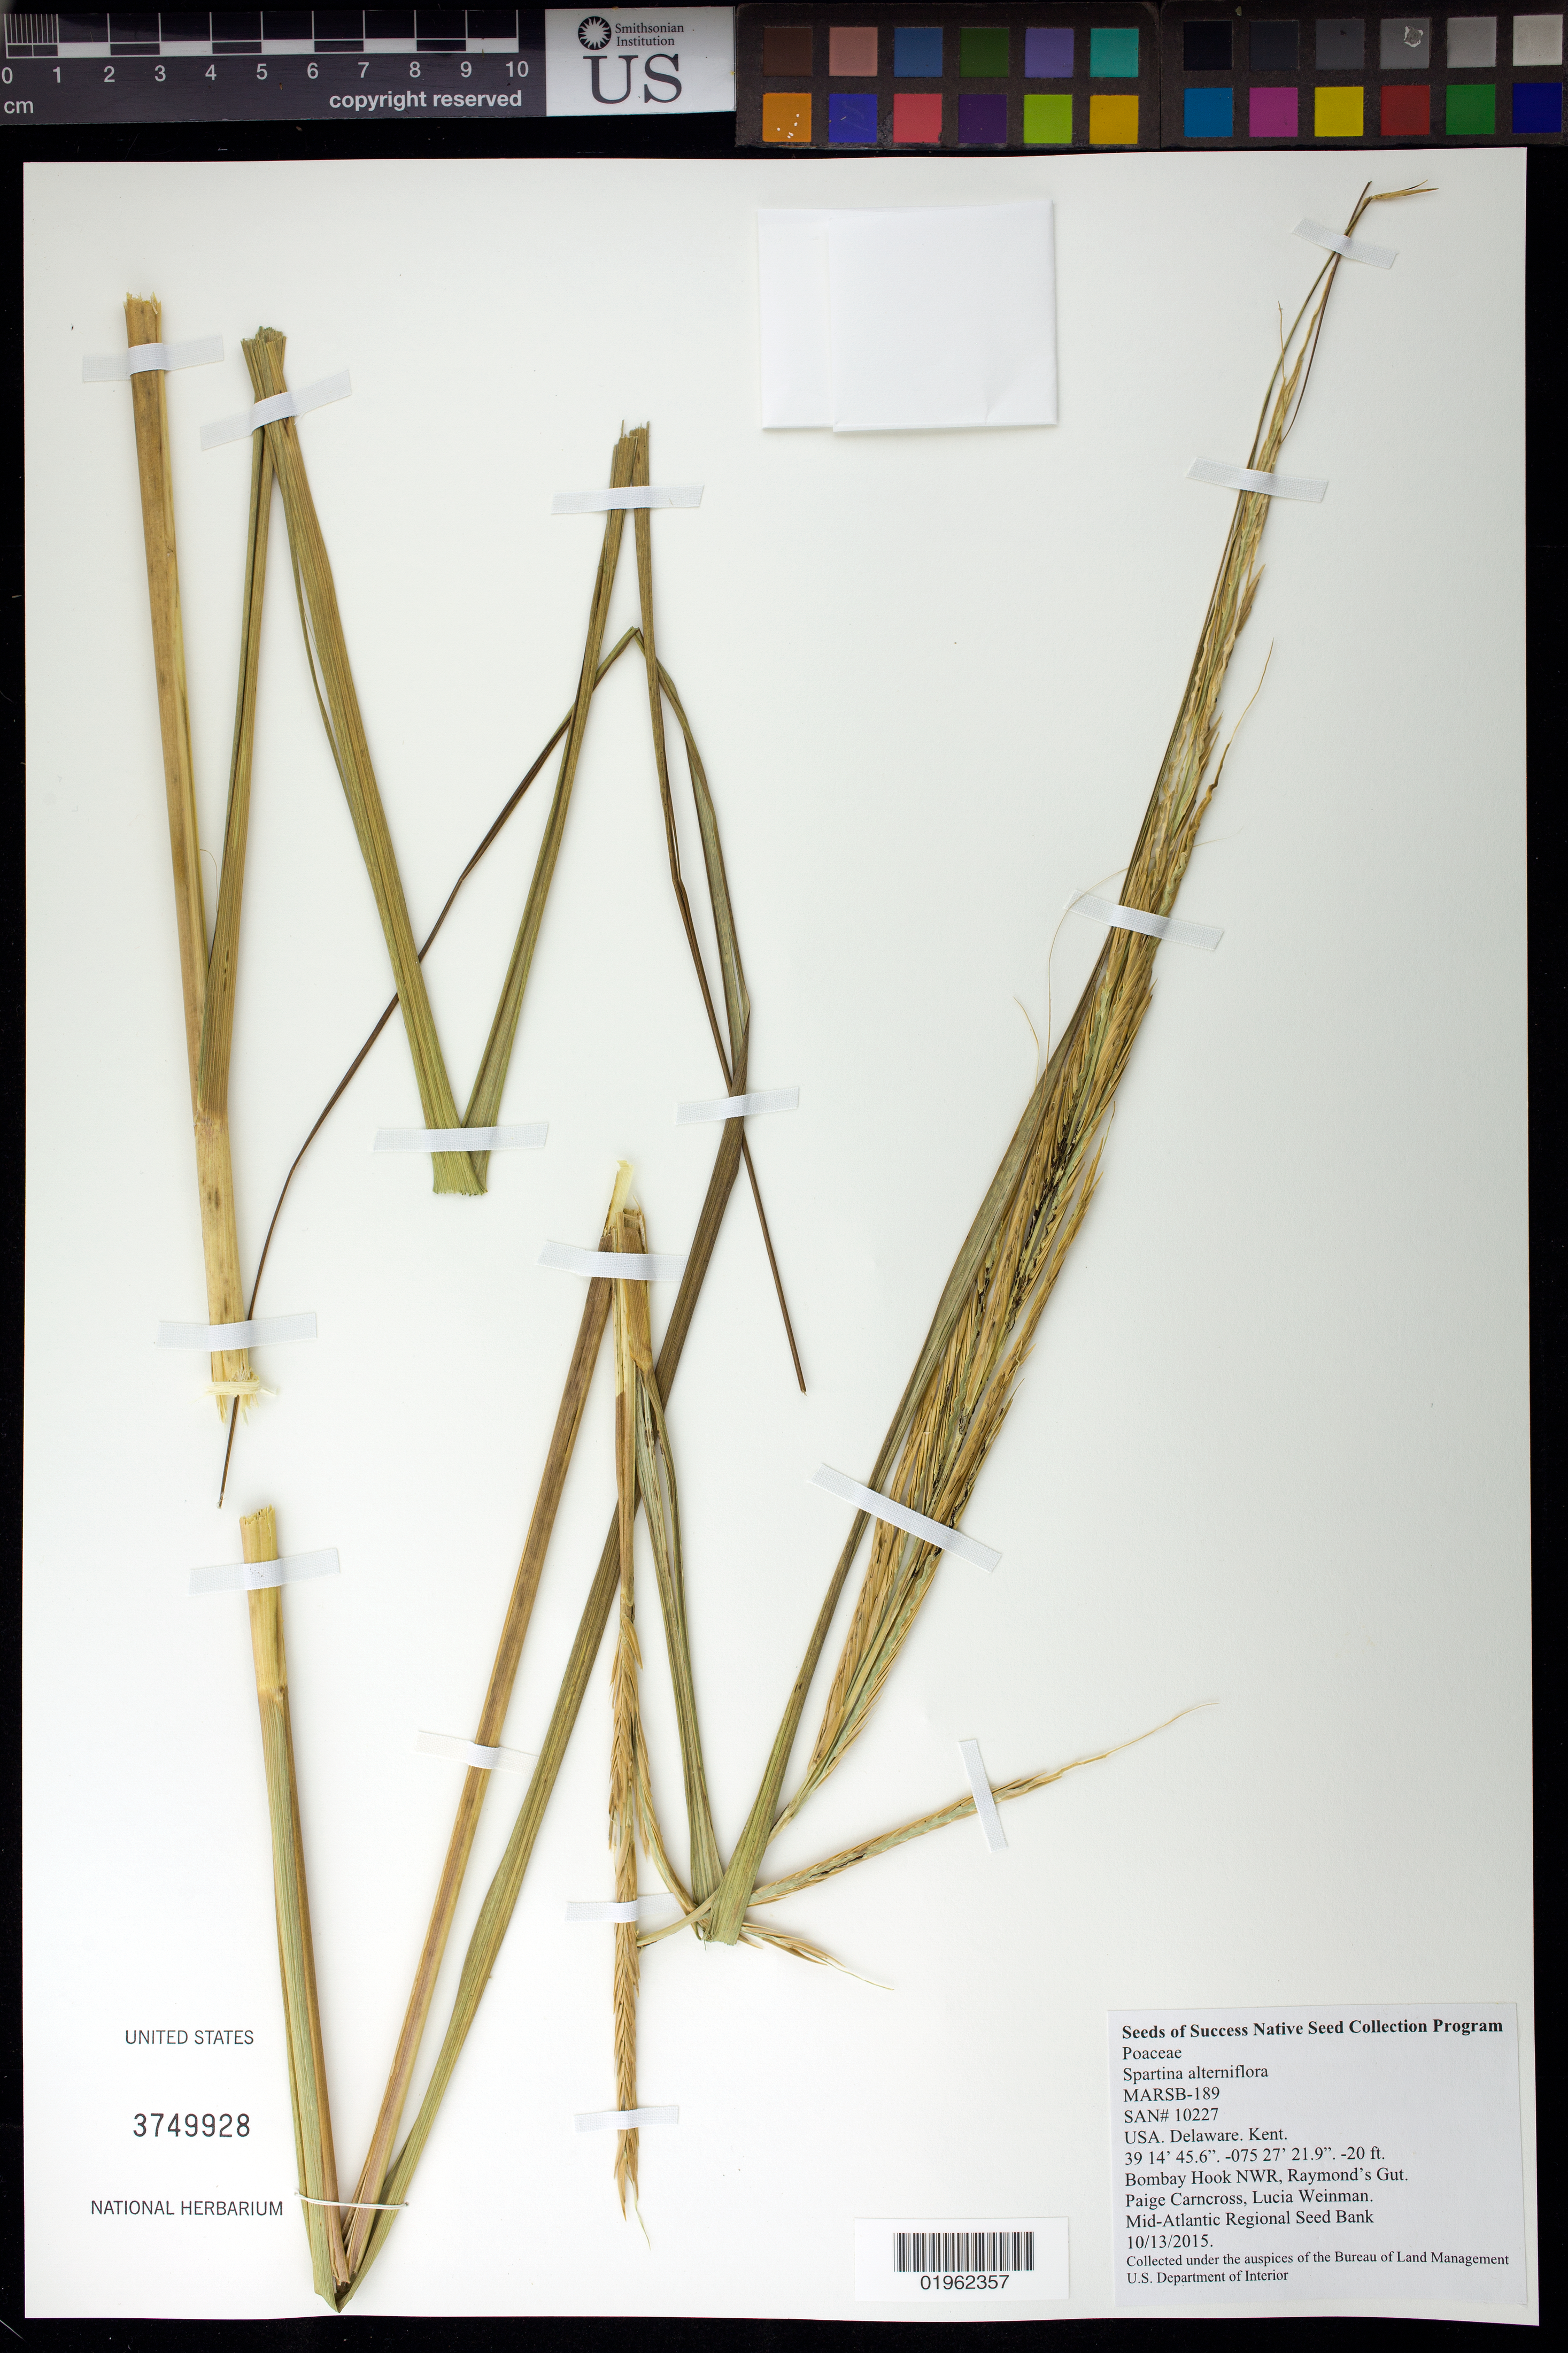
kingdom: Plantae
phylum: Tracheophyta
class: Liliopsida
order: Poales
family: Poaceae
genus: Sporobolus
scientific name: Sporobolus alterniflorus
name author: (Loisel.) P.M. Peterson & Saarela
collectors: P. Carncross & L. Weinmann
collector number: MARSB-189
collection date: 2015-10-13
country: United States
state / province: Delaware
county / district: Kent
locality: Bombay Hook National Wildlife Refuge, Raymond's Gut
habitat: North Atlantic and Gulf Coast Low Salt Marsh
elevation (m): -6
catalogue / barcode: US 3749928